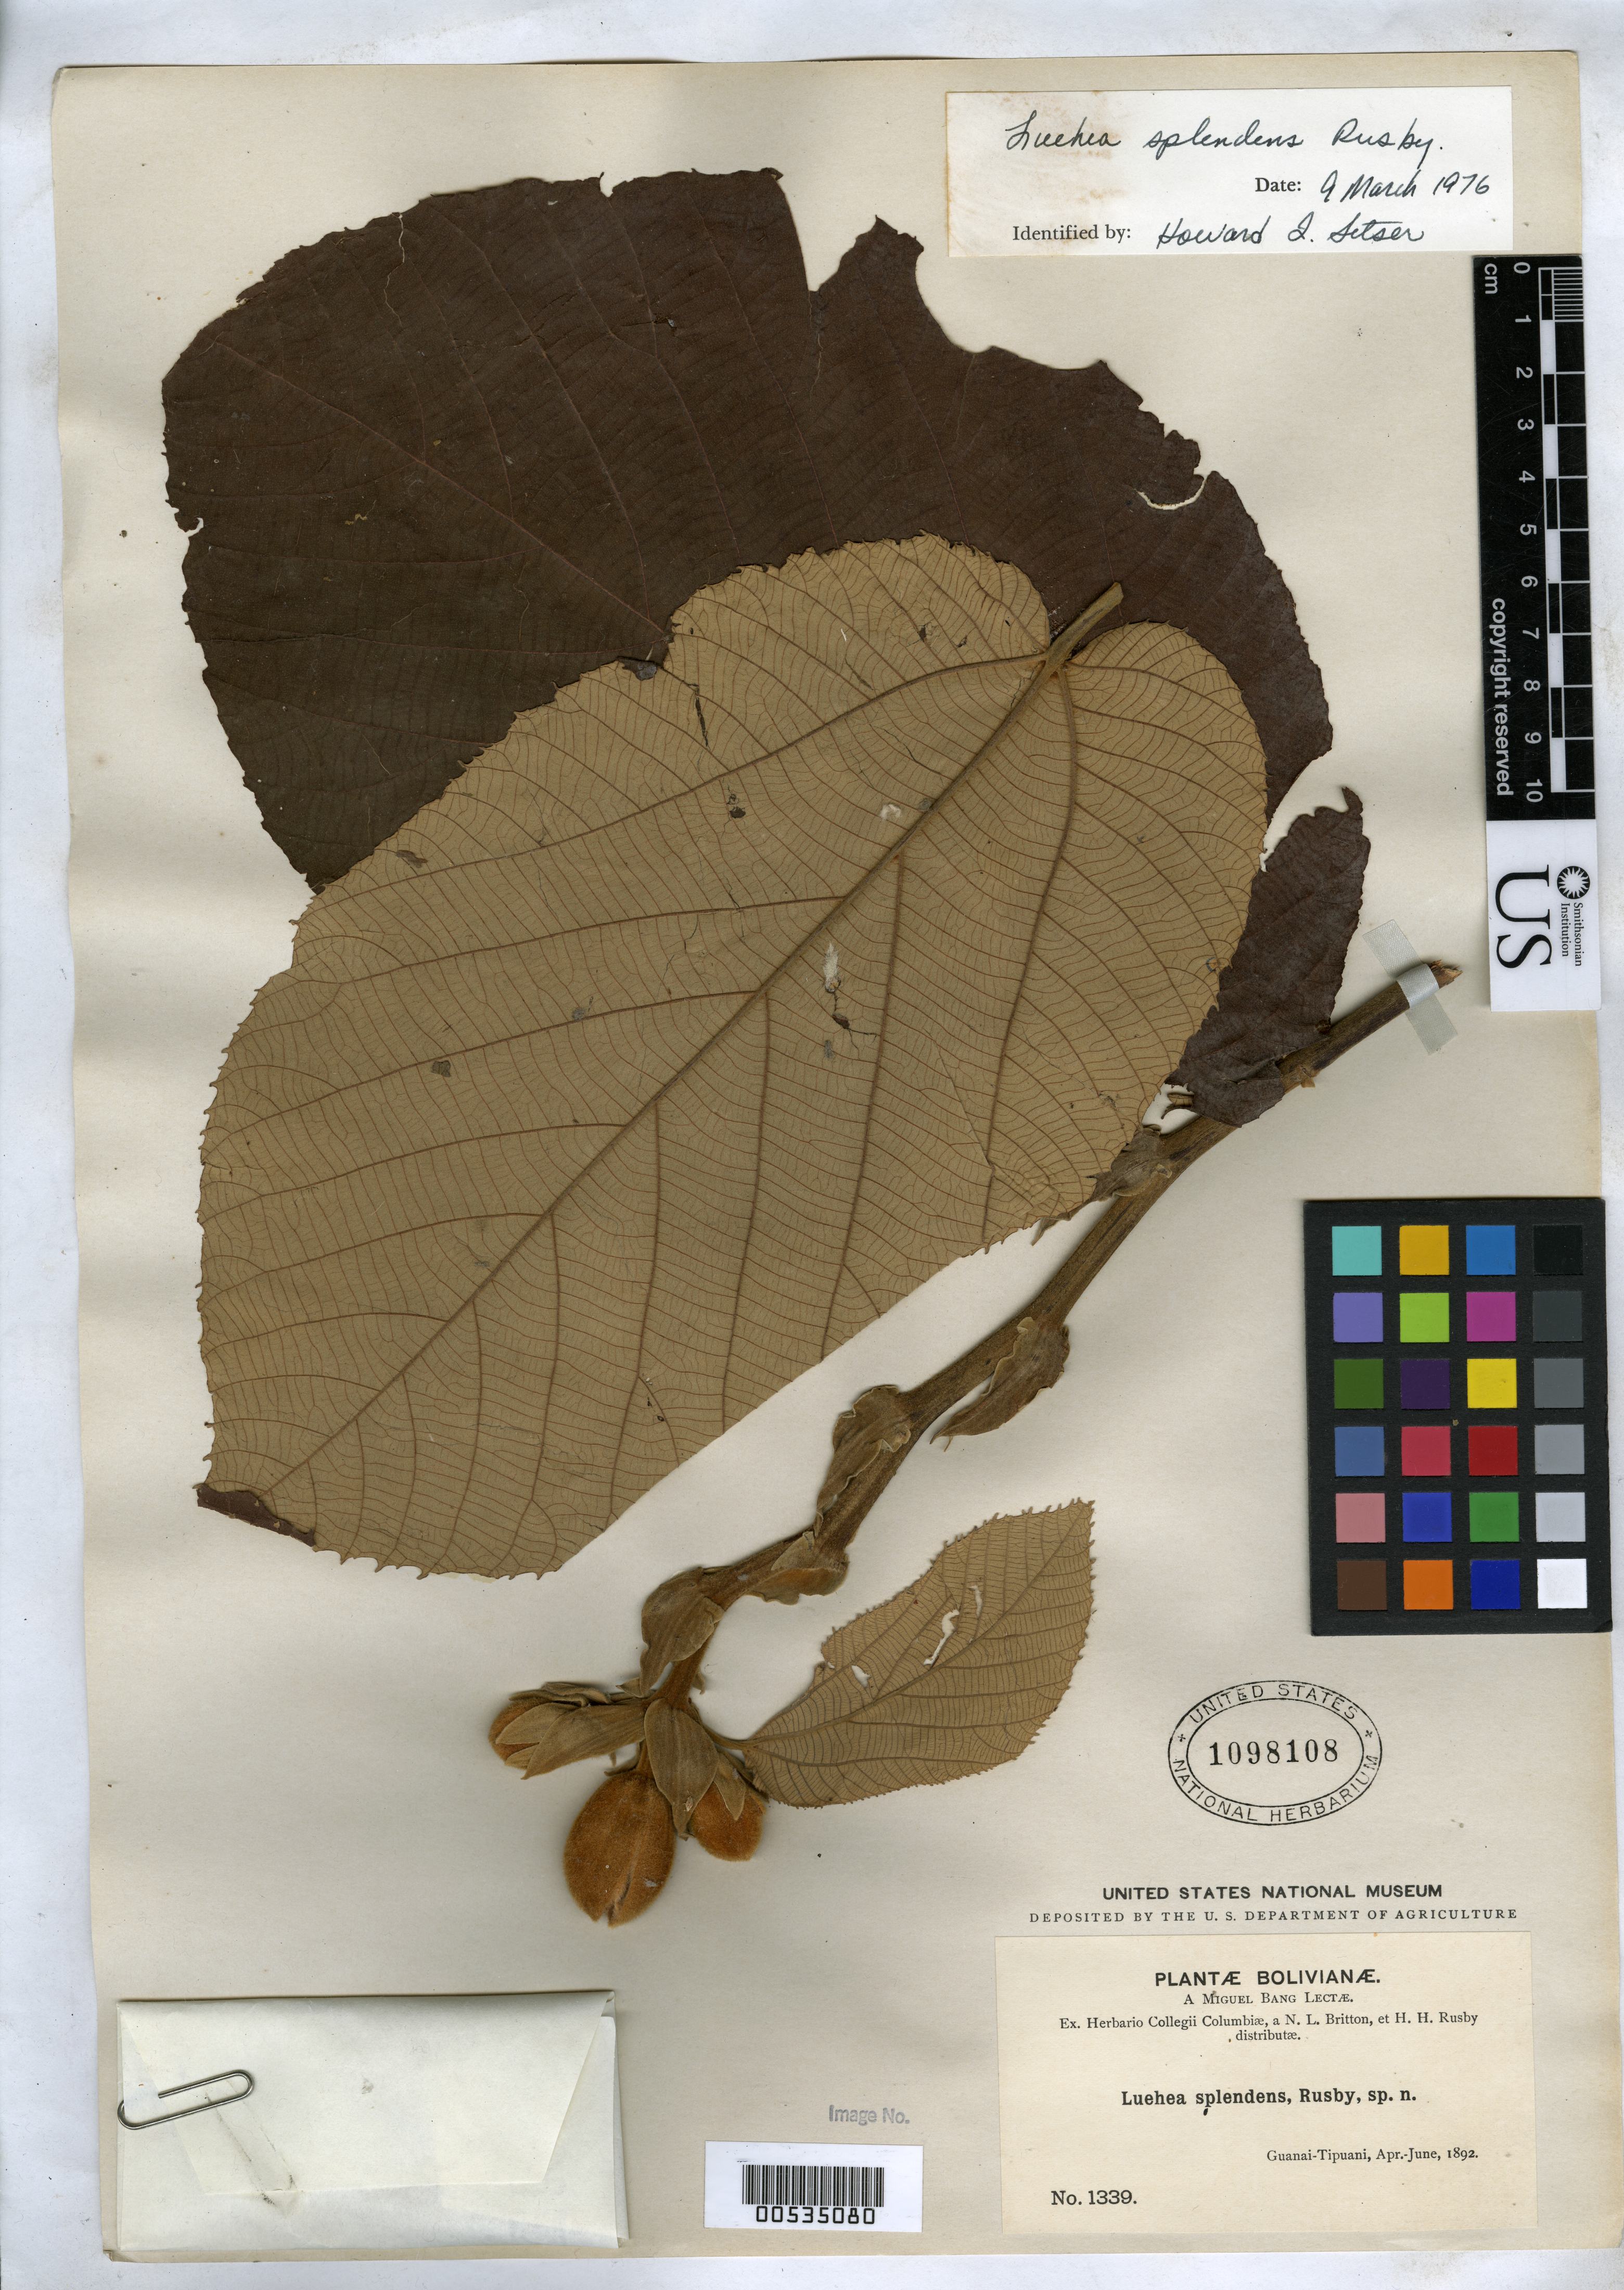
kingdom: Plantae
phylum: Tracheophyta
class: Magnoliopsida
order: Malvales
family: Malvaceae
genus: Luehea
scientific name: Luehea splendens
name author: Rusby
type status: Syntype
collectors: M. Bang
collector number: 1339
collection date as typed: Apr 1892 to -- Jun 1892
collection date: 1892-04/1892-06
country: Bolivia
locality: Guanai, Tipuani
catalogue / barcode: US 1098108